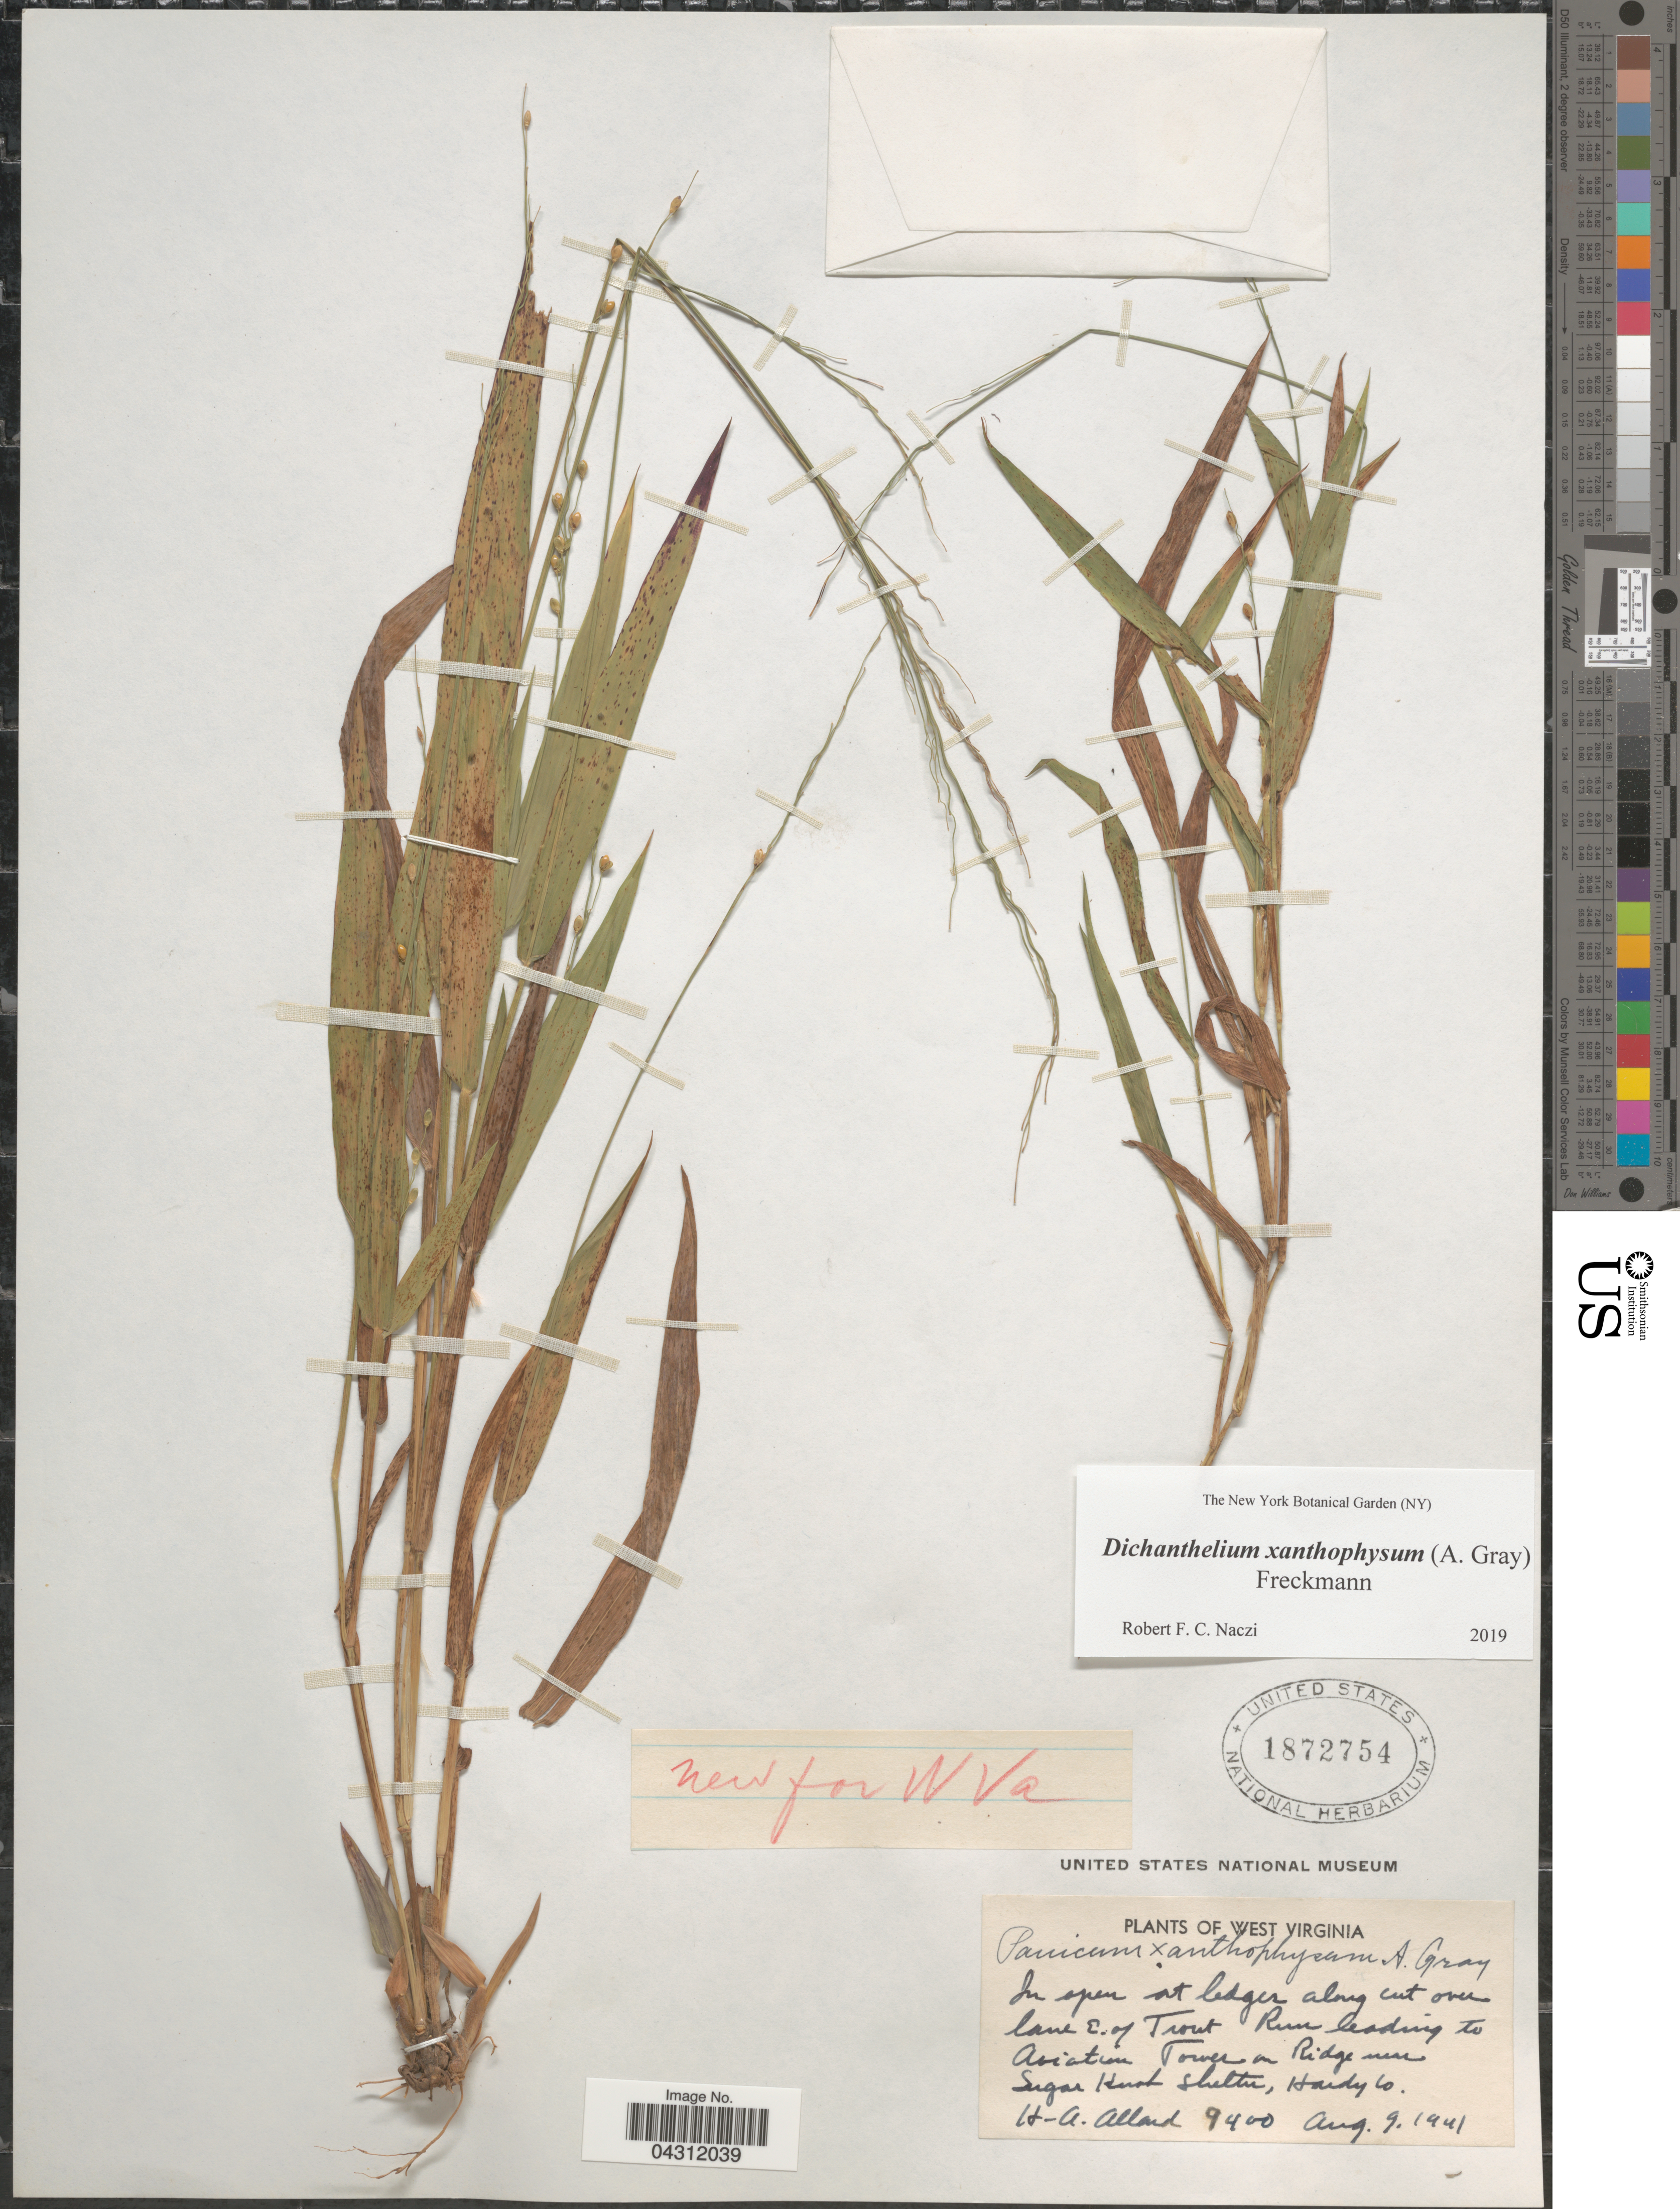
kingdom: Plantae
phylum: Tracheophyta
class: Liliopsida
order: Poales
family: Poaceae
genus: Dichanthelium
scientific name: Dichanthelium xanthophysum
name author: (A. Gray) Freckmann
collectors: H. A. Allard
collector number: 9400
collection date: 1941-08-09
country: United States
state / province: West Virginia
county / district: Hardy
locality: In open at ledges along cut over lane E. of Trout Riv leading to Aviation Tower on Ridge near Sugar Knob Shelter, Hardy Co.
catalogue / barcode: US 1872754